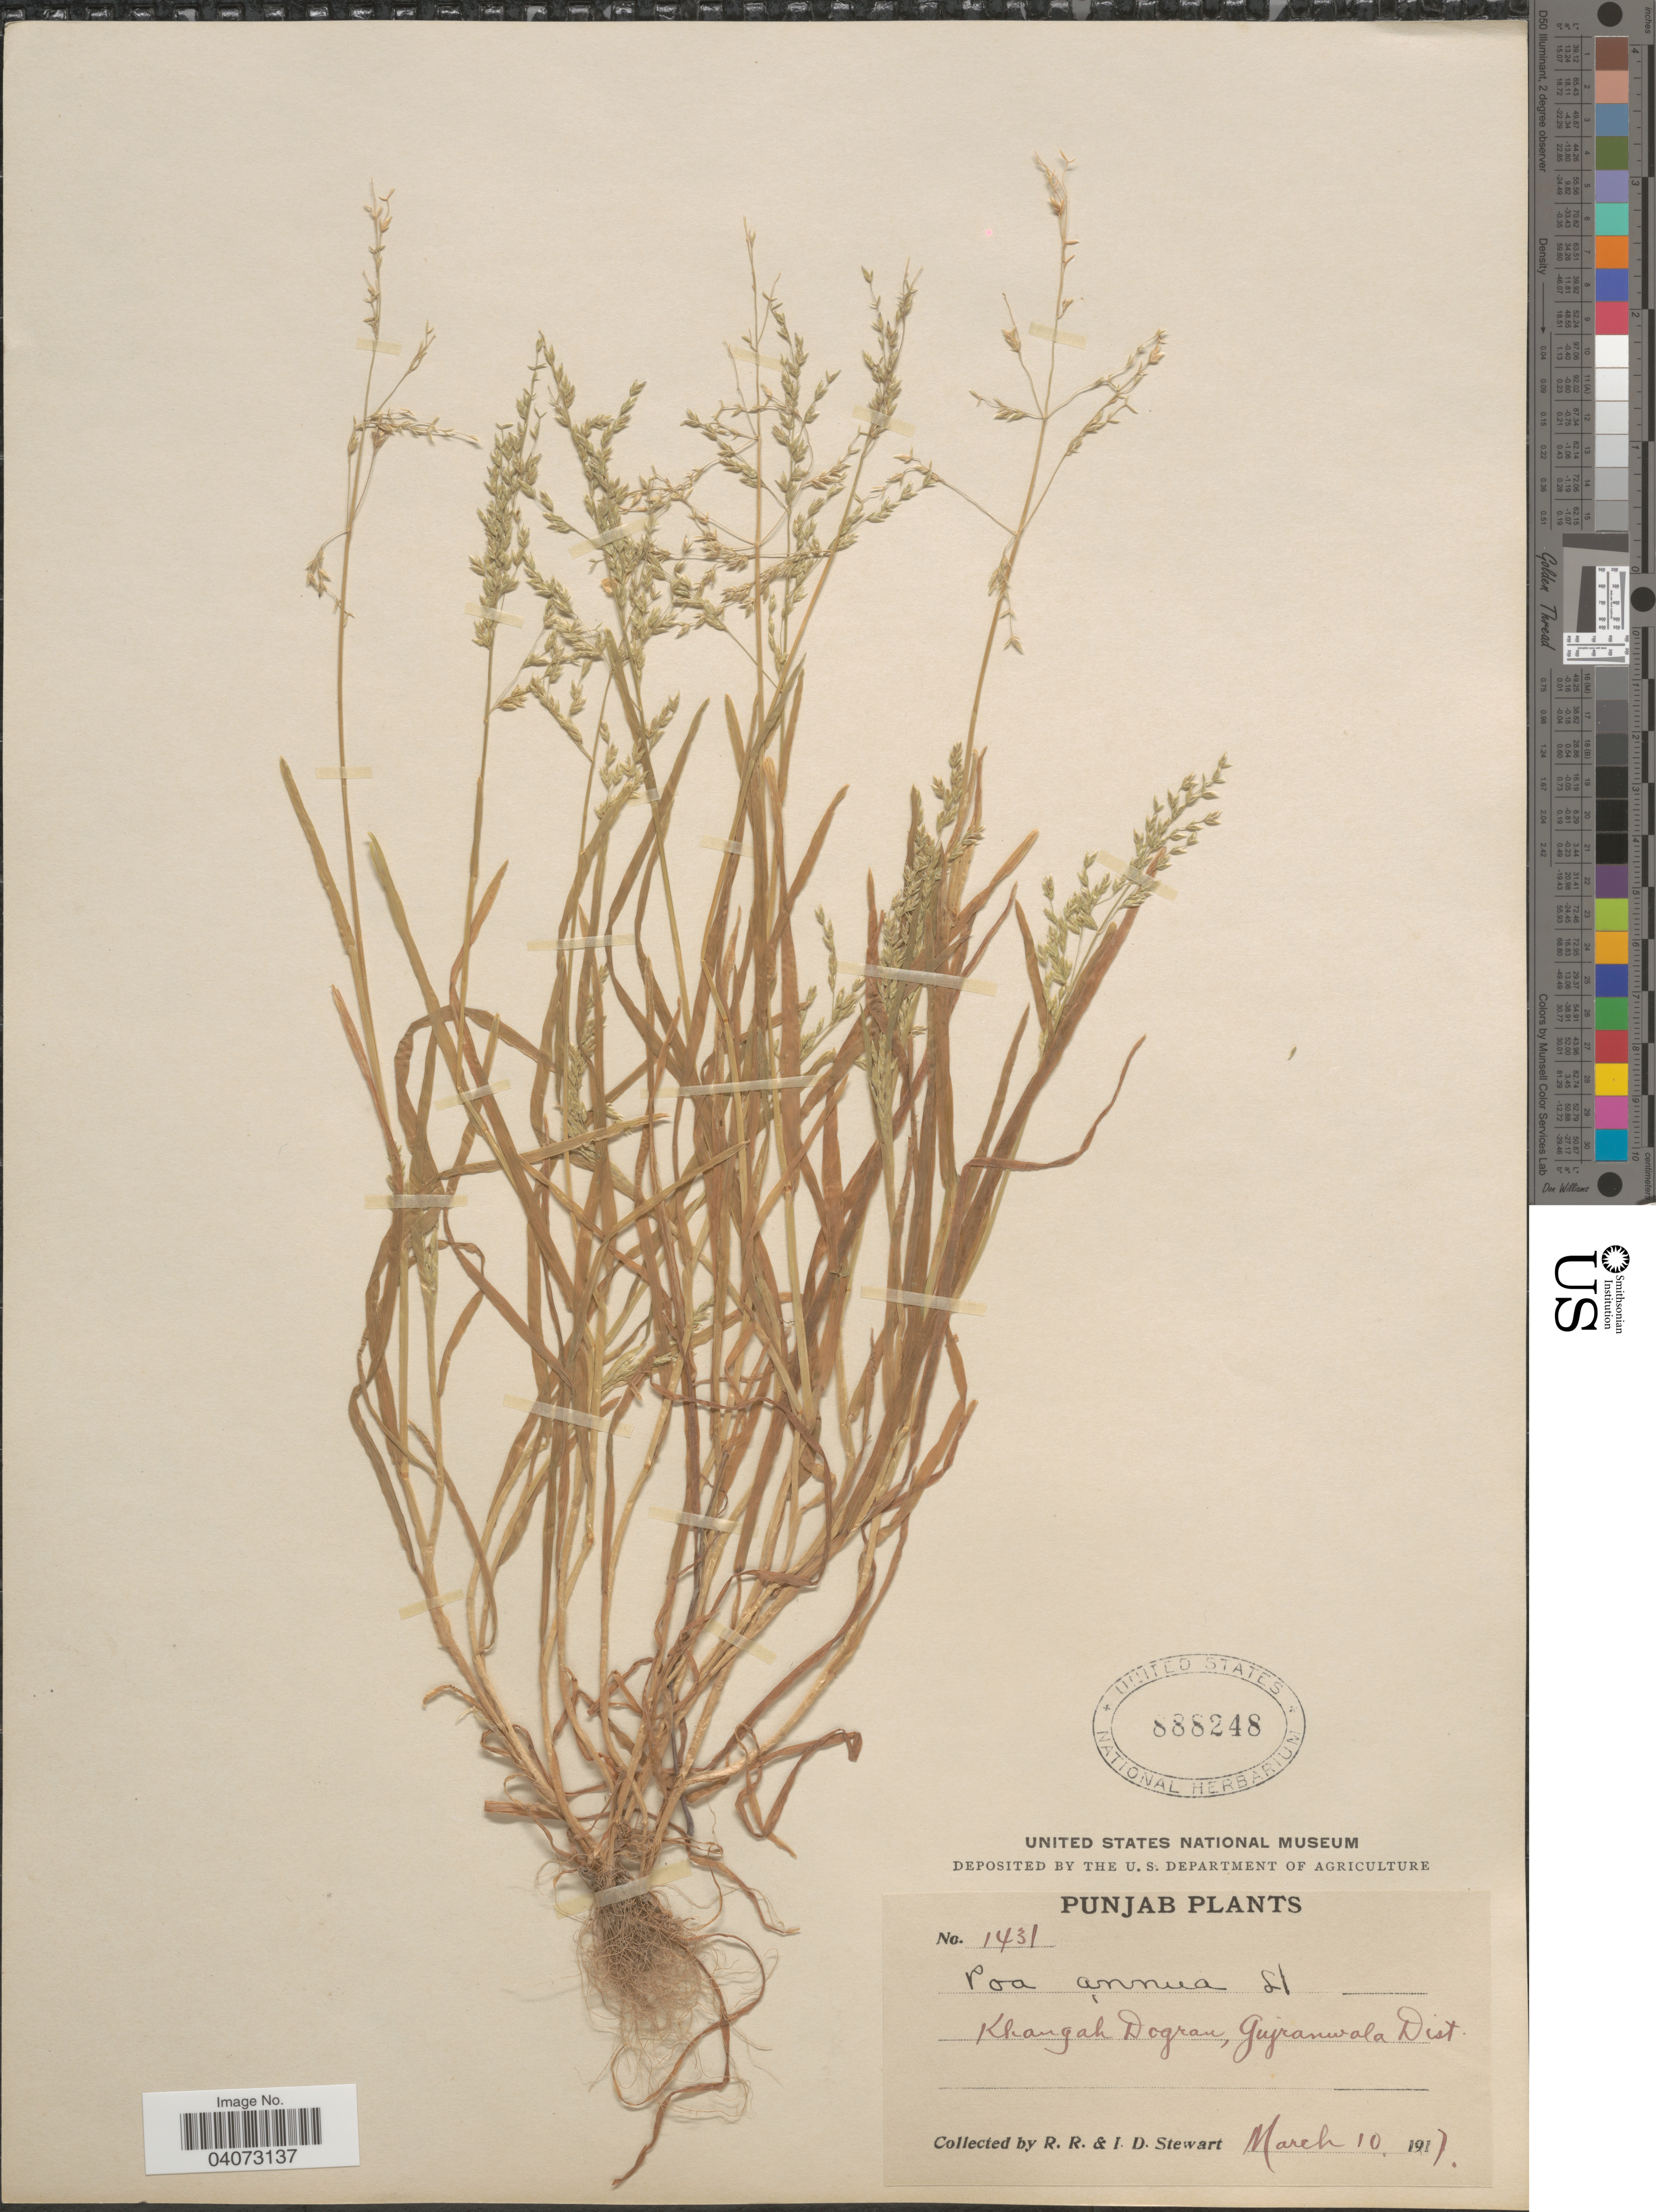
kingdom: Plantae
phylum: Tracheophyta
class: Liliopsida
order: Poales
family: Poaceae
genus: Poa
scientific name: Poa annua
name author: L.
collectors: R. Stewart & I. Stewart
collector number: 1431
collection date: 1917-03-10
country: Pakistan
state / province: Punjab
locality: Khangah Dogran, Gujranwala Dist.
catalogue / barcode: US 888248